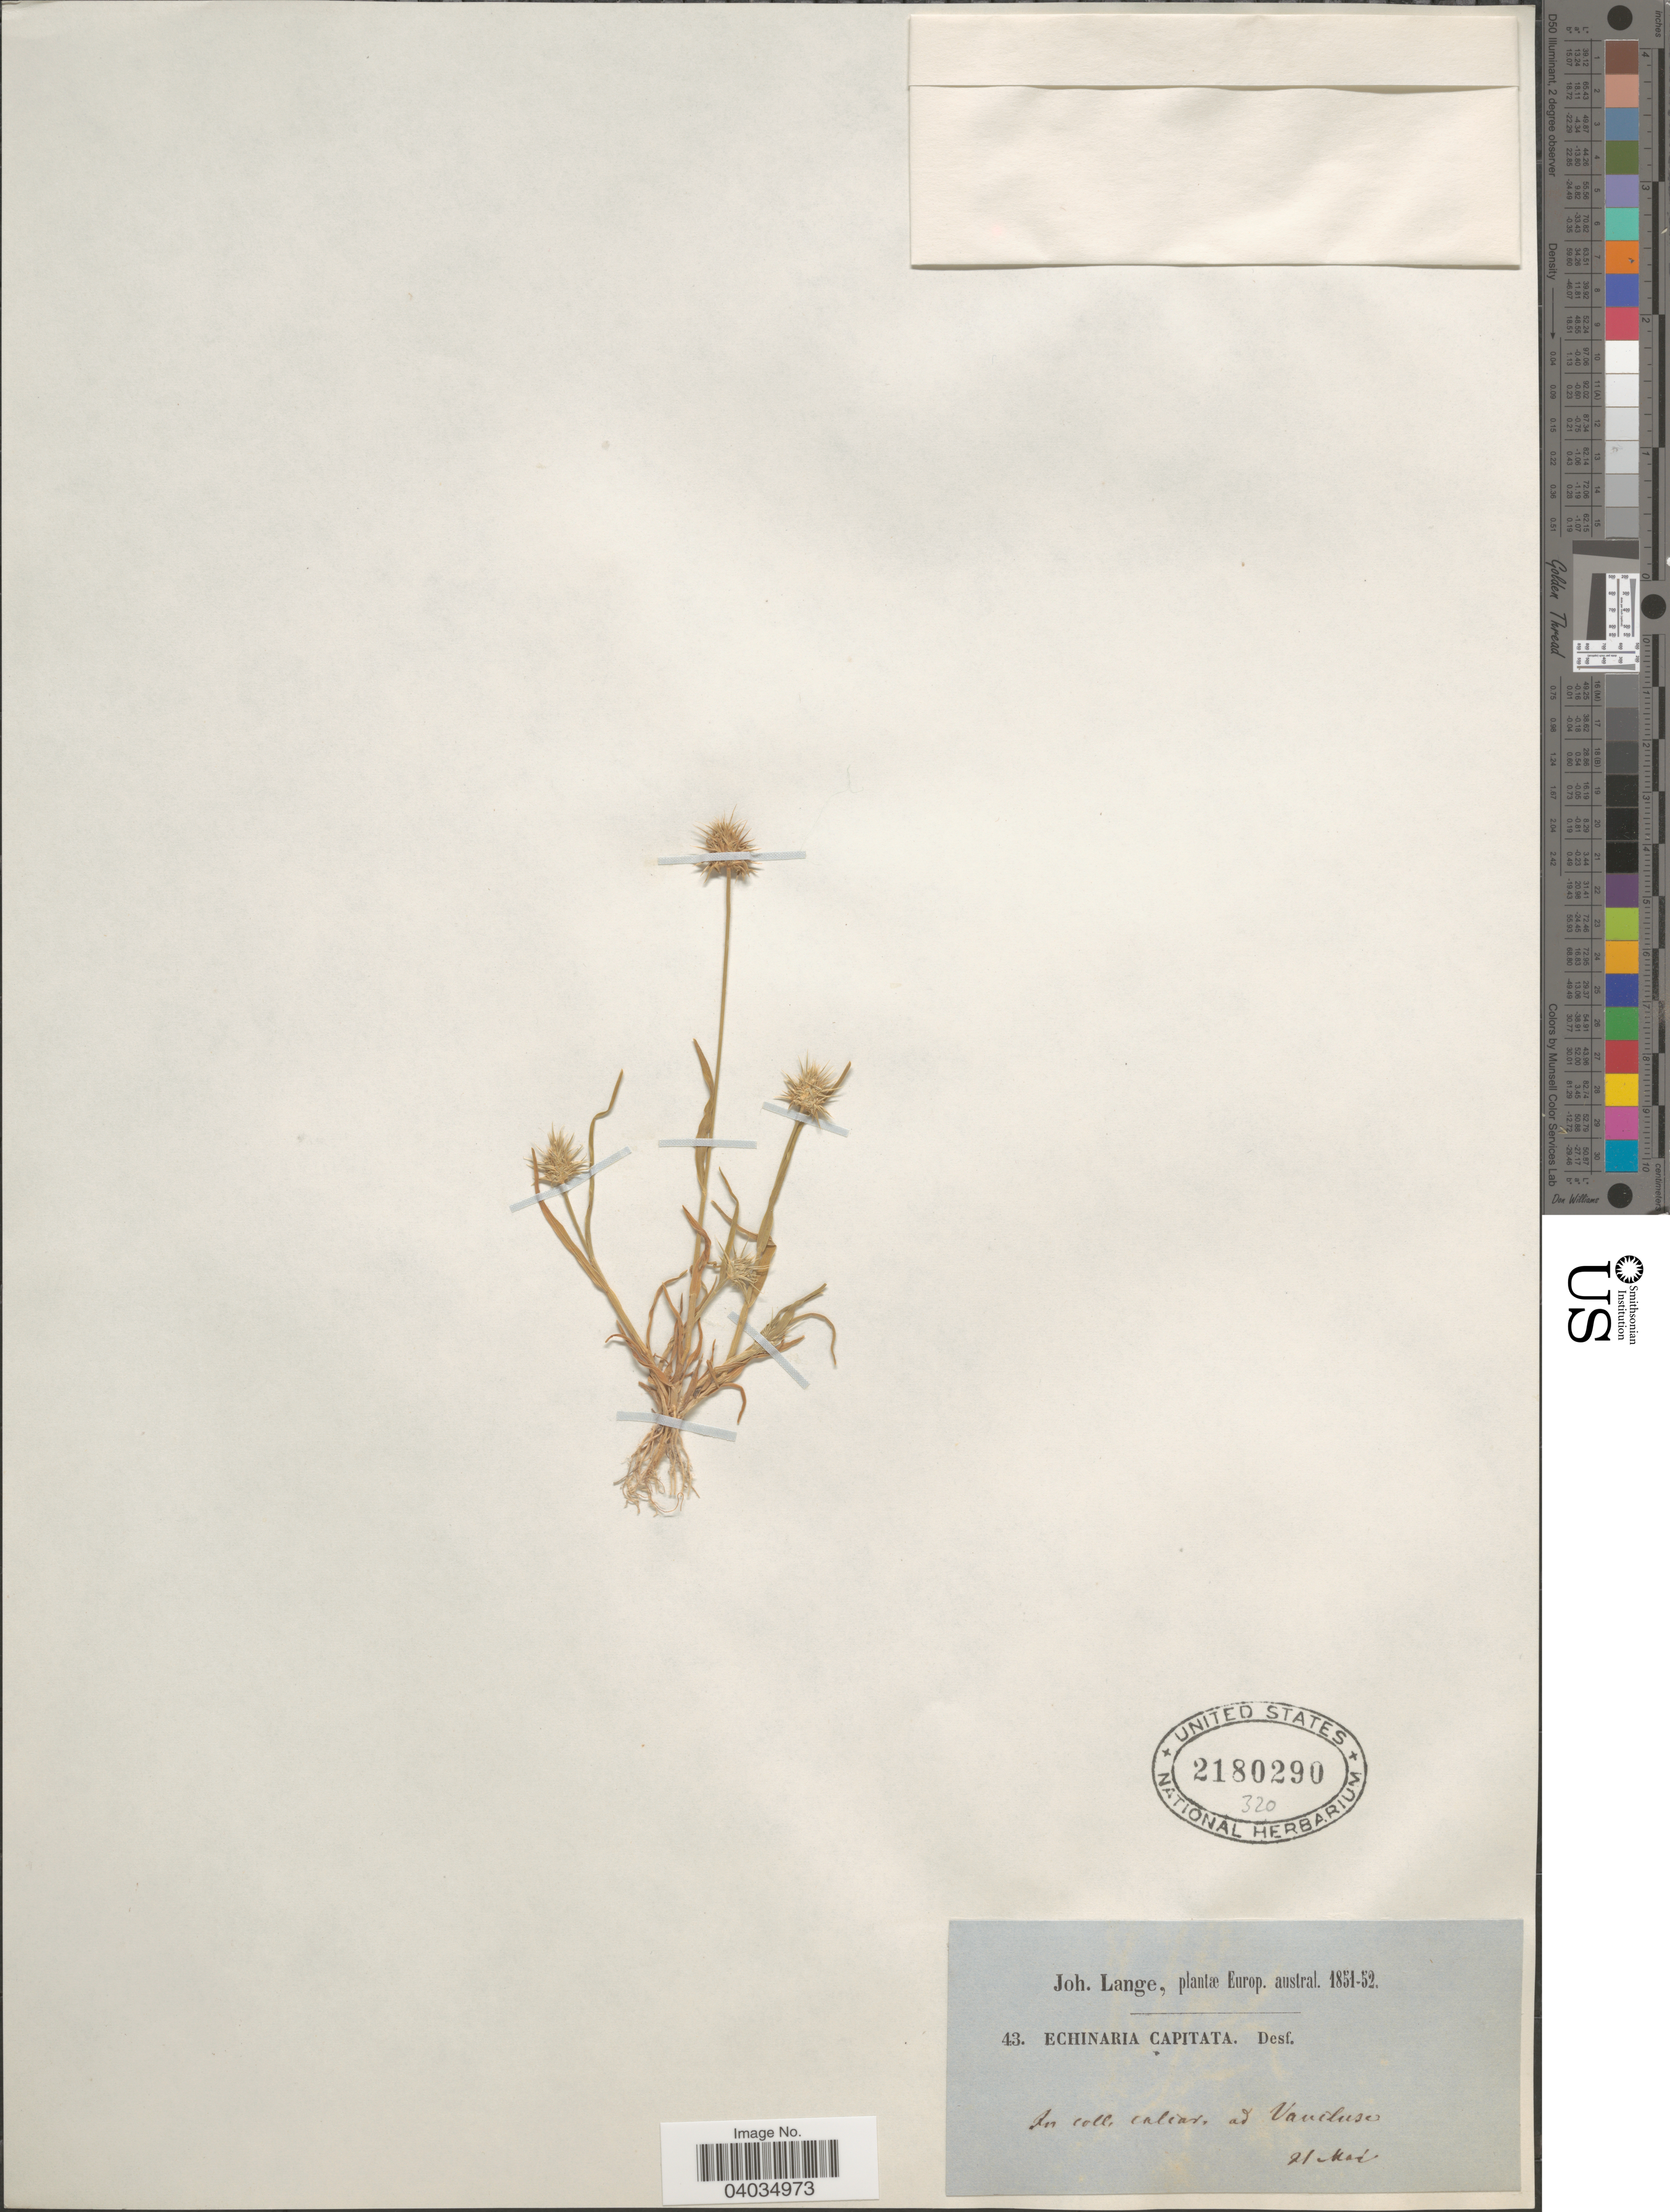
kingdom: Plantae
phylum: Tracheophyta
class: Liliopsida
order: Poales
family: Poaceae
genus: Echinaria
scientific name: Echinaria capitata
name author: (L.) Desf.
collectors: J. M. C. Lange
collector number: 43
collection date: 1851-05-21/1852-05-21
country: France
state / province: Provence-Alpes-Côte d'Azur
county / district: Vaucluse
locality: Europ. austral. In coll. calcar. ad Vaucluse.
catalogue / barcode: US 2180290